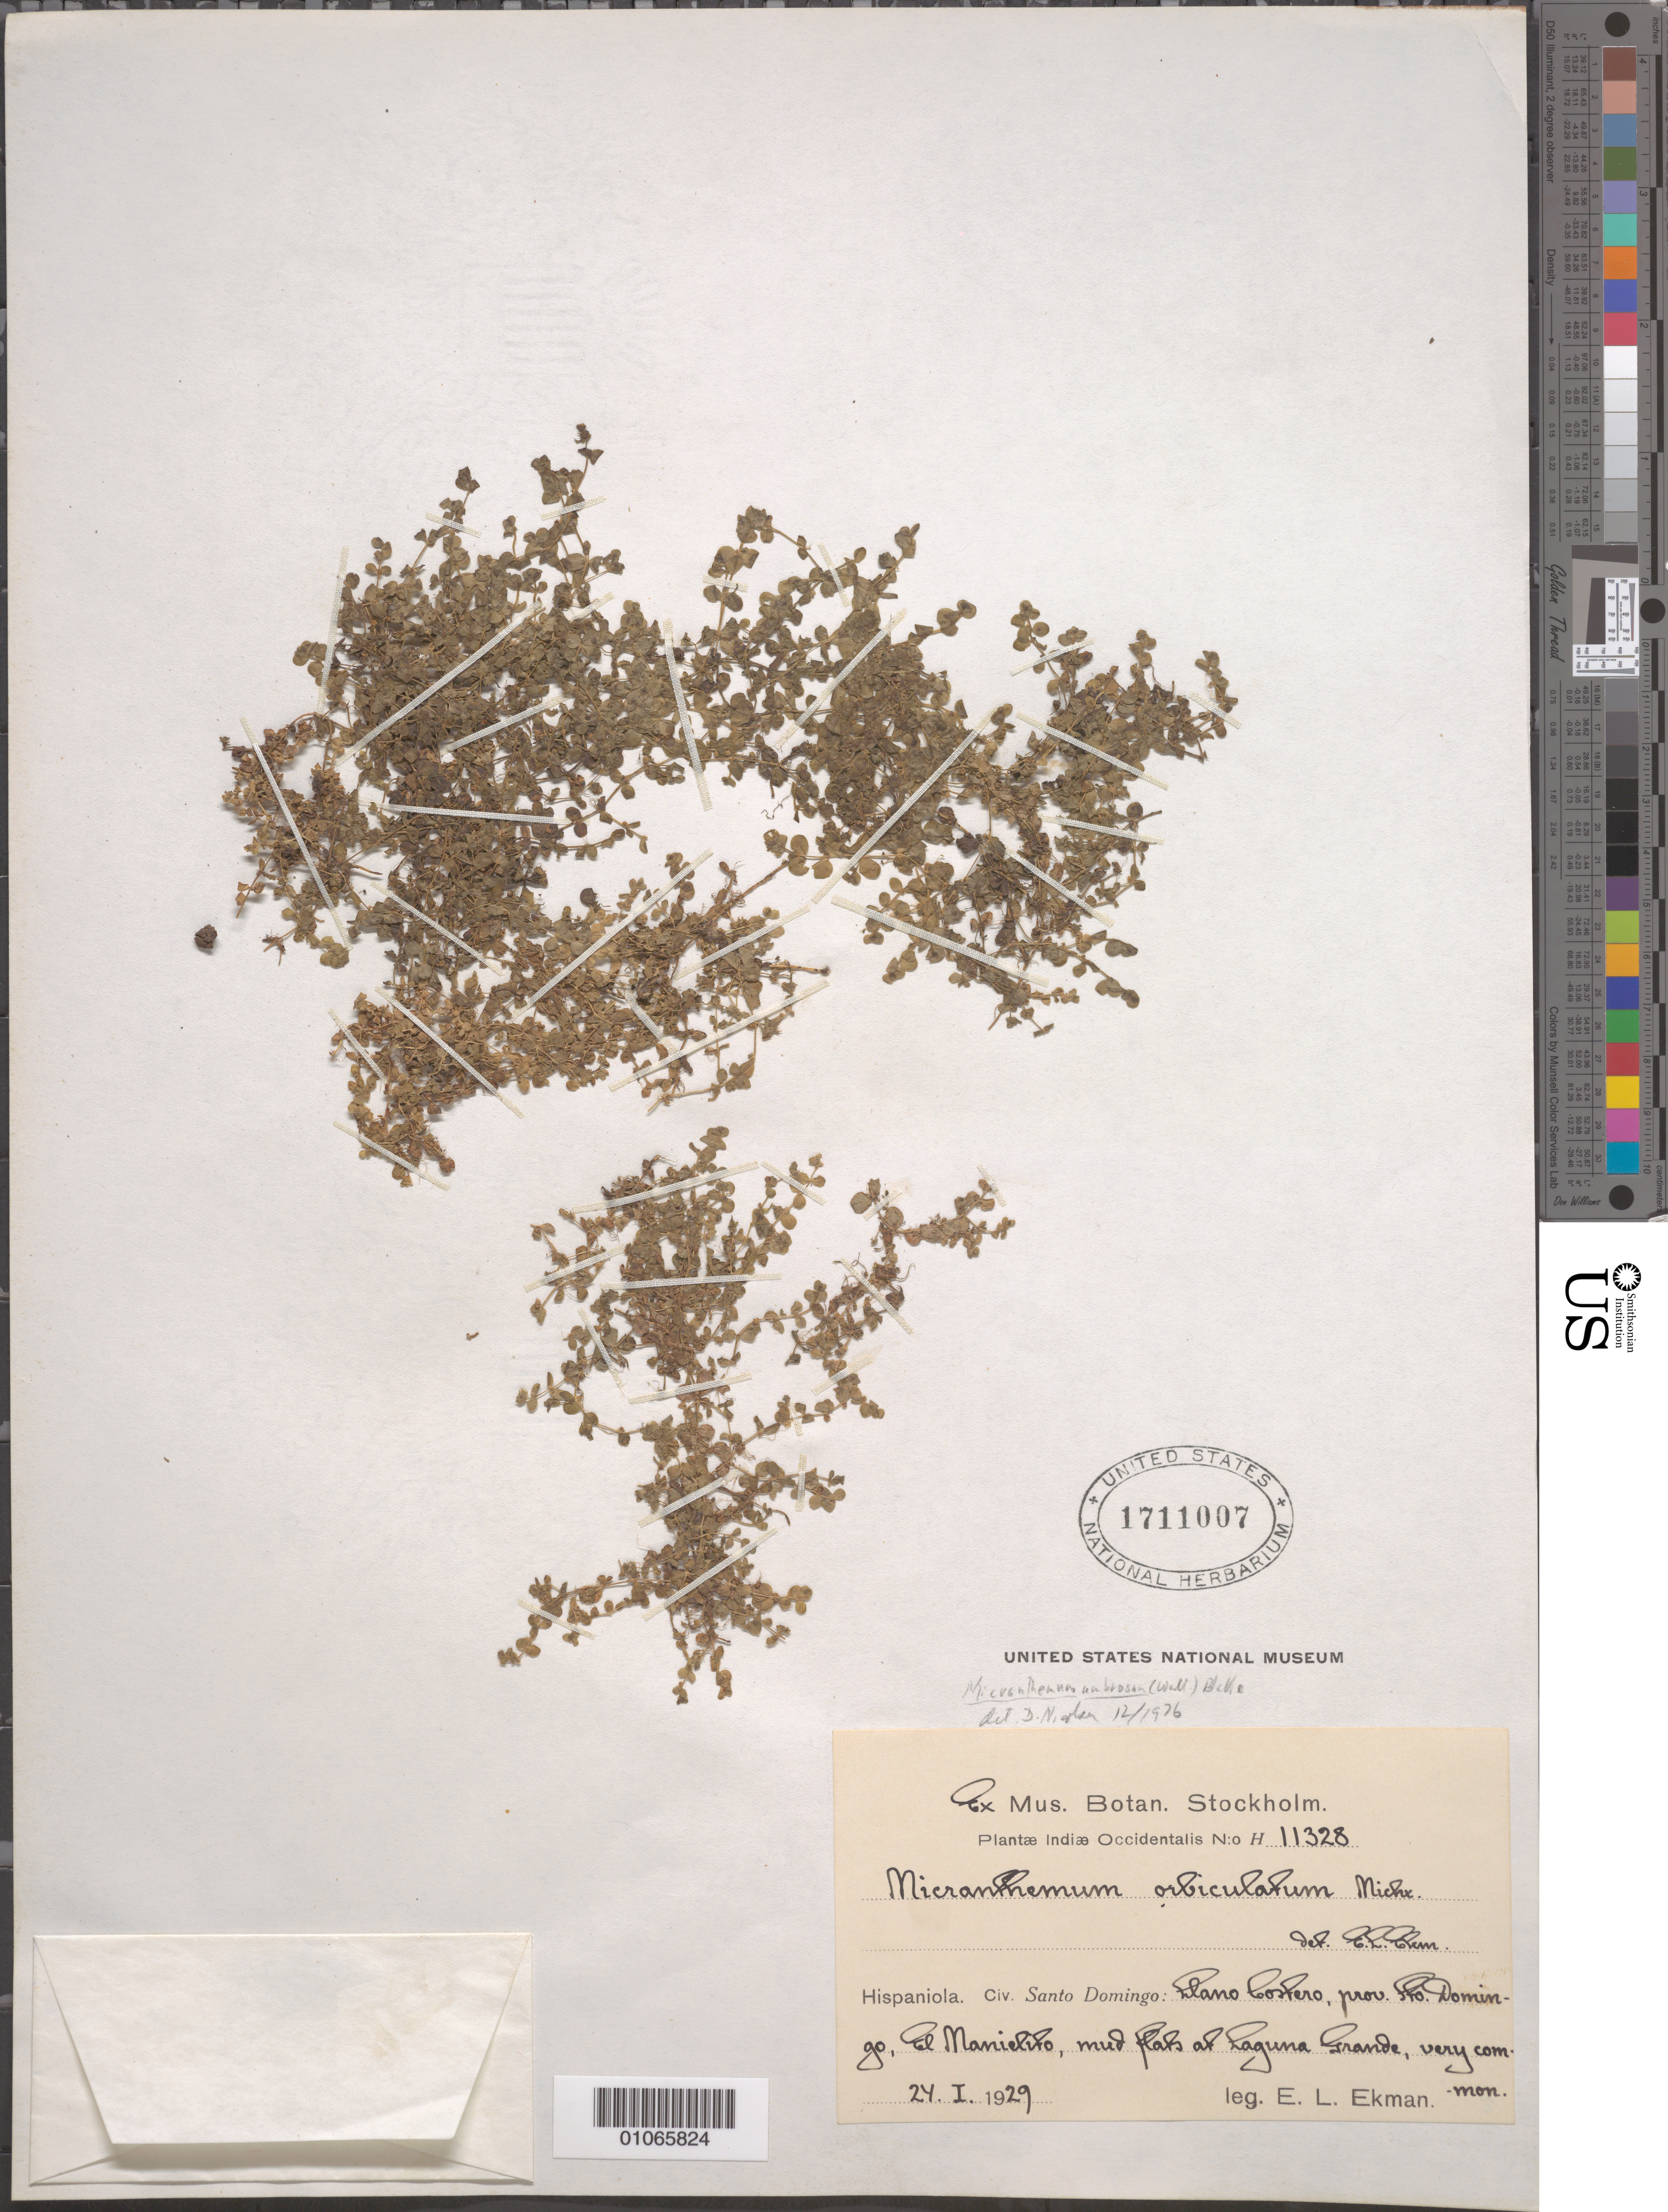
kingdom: Plantae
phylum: Tracheophyta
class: Magnoliopsida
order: Lamiales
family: Linderniaceae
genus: Micranthemum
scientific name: Micranthemum umbrosum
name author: (J.F. Gmel.) S.F. Blake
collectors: E. L. Ekman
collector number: H 11328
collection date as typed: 24 Jan 1929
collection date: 1929-01-24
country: Dominican Republic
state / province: Santo Domingo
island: Hispaniola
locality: Llano Loslero, El Manielno, mud flats of Laguna Grande.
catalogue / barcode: US 1711007